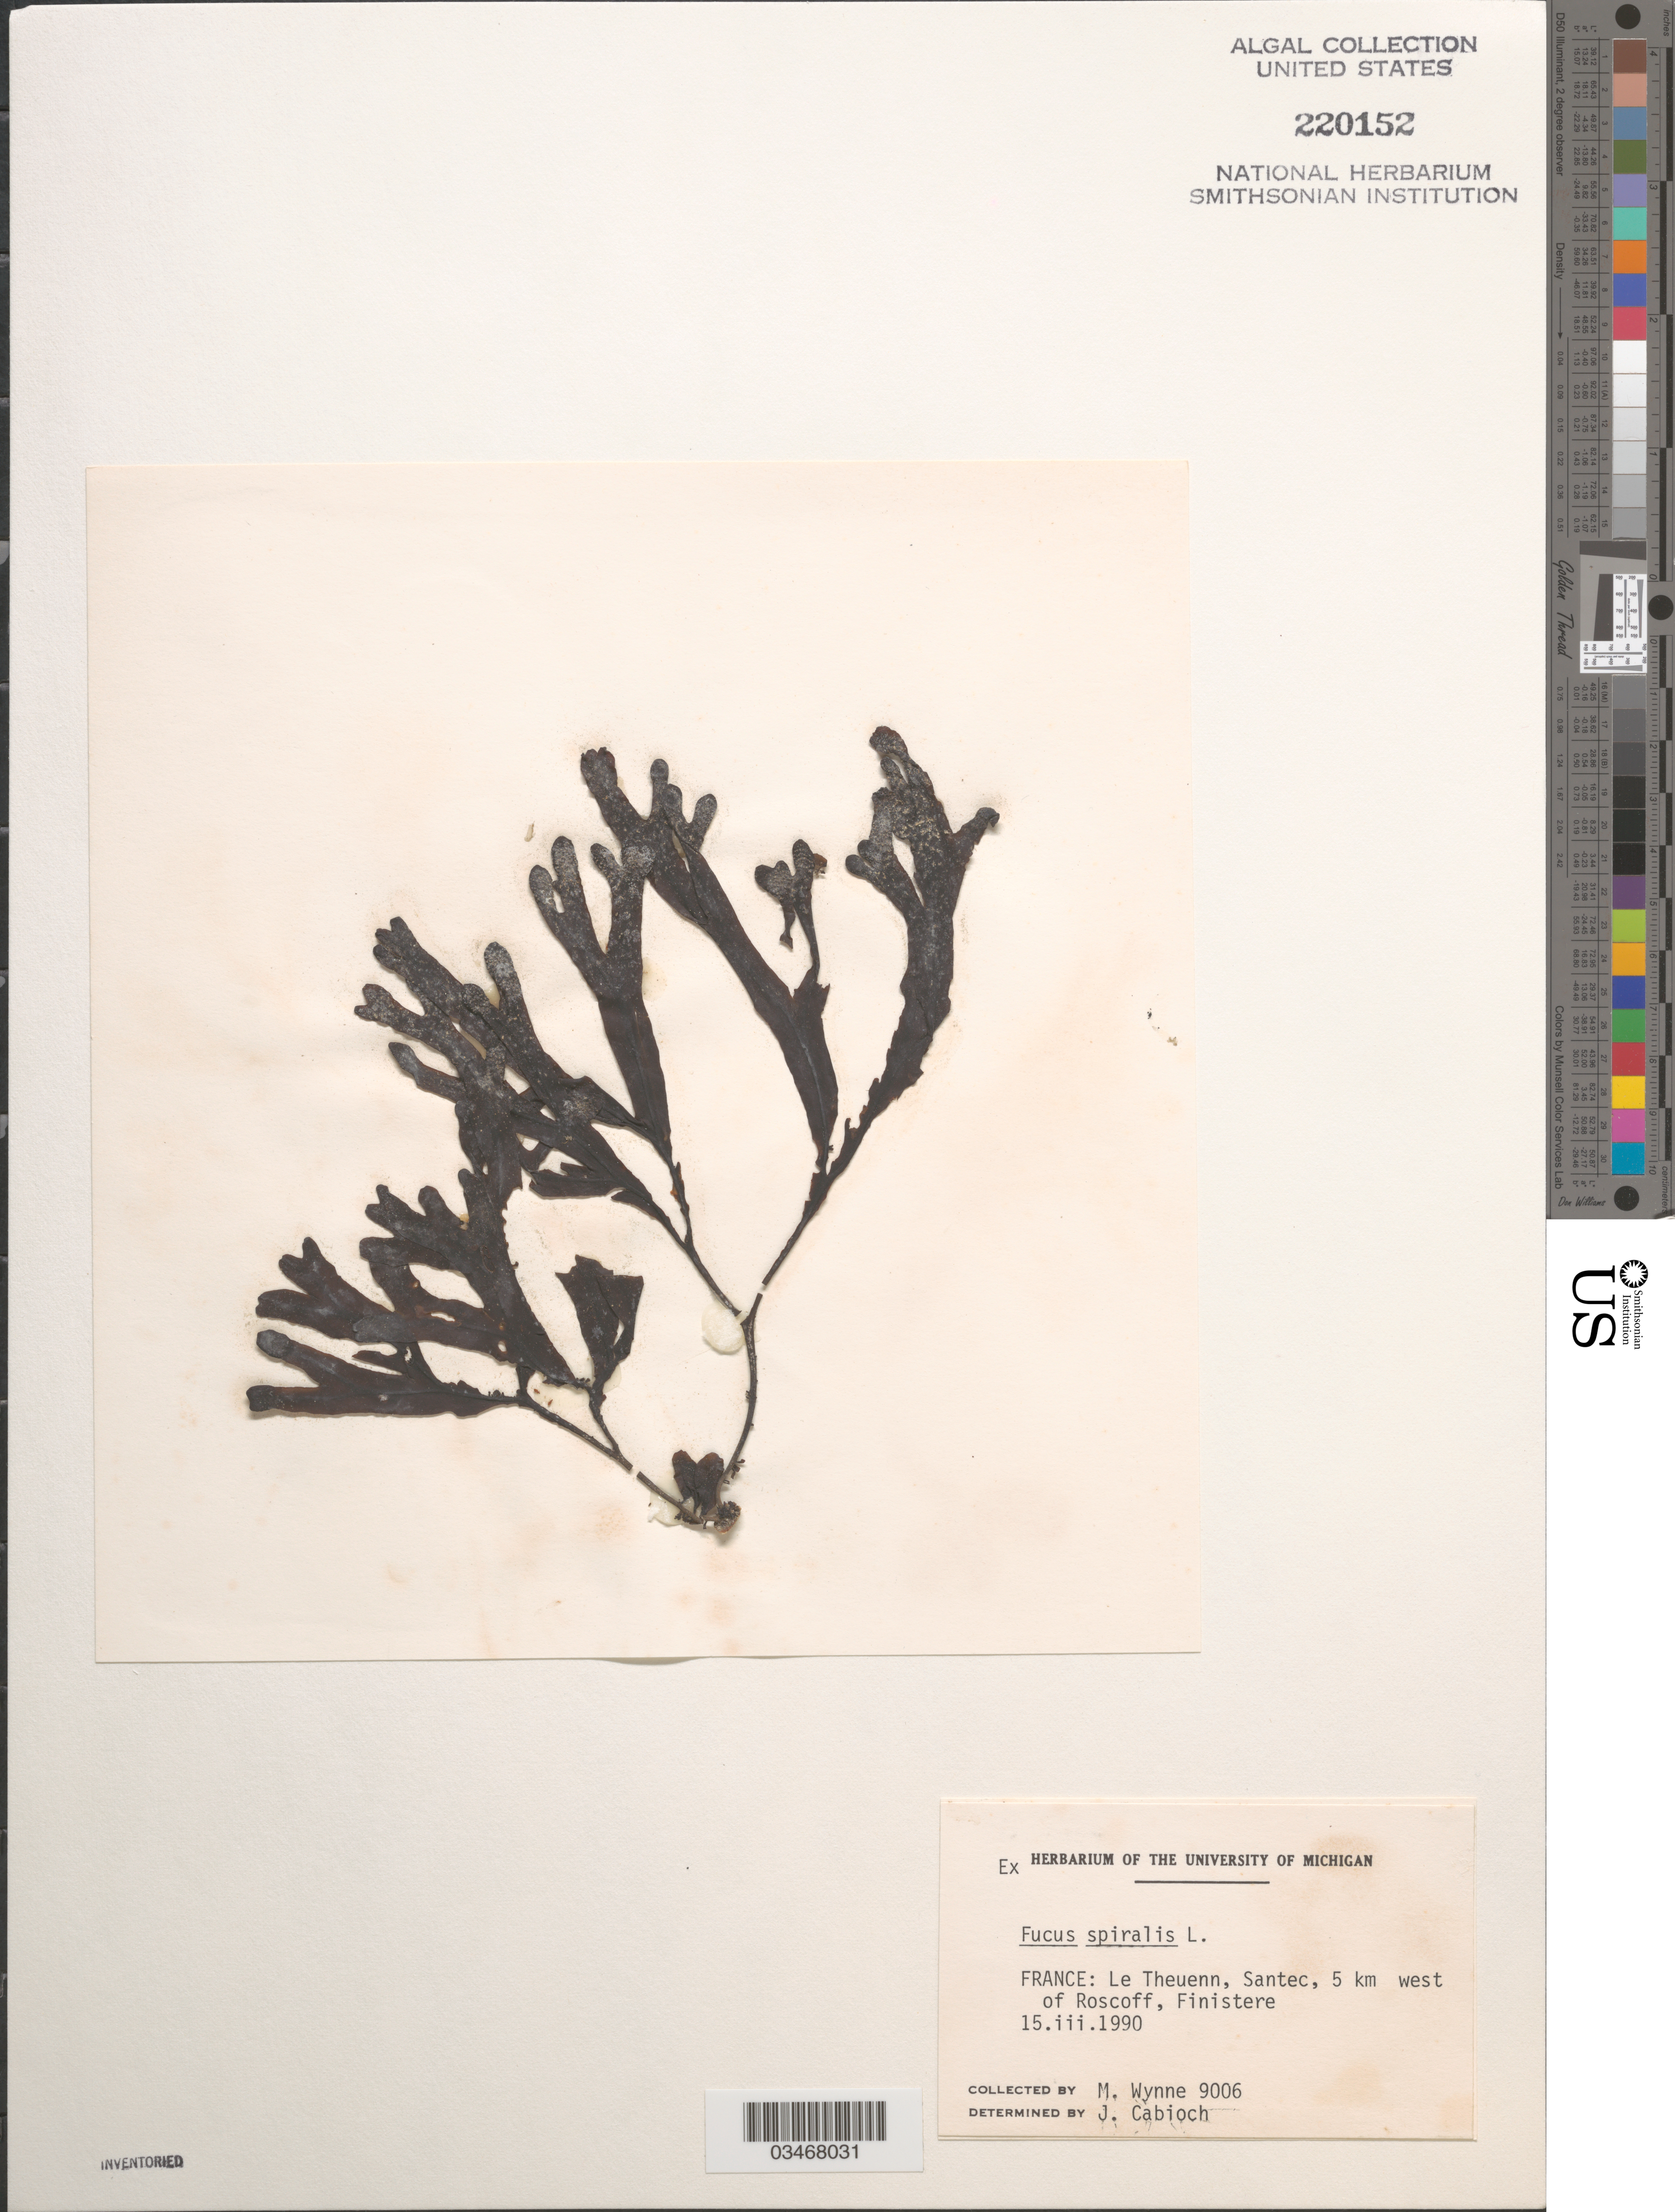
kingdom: Chromista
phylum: Ochrophyta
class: Phaeophyceae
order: Fucales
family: Fucaceae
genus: Fucus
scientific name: Fucus spiralis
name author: L.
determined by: Cabioch, J.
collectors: M.J. Wynne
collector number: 9006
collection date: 1990-03-15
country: France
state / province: Bretagne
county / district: Finistère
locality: Le Theuenn, Santec, 5 km west of Roscoff.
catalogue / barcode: US 220152